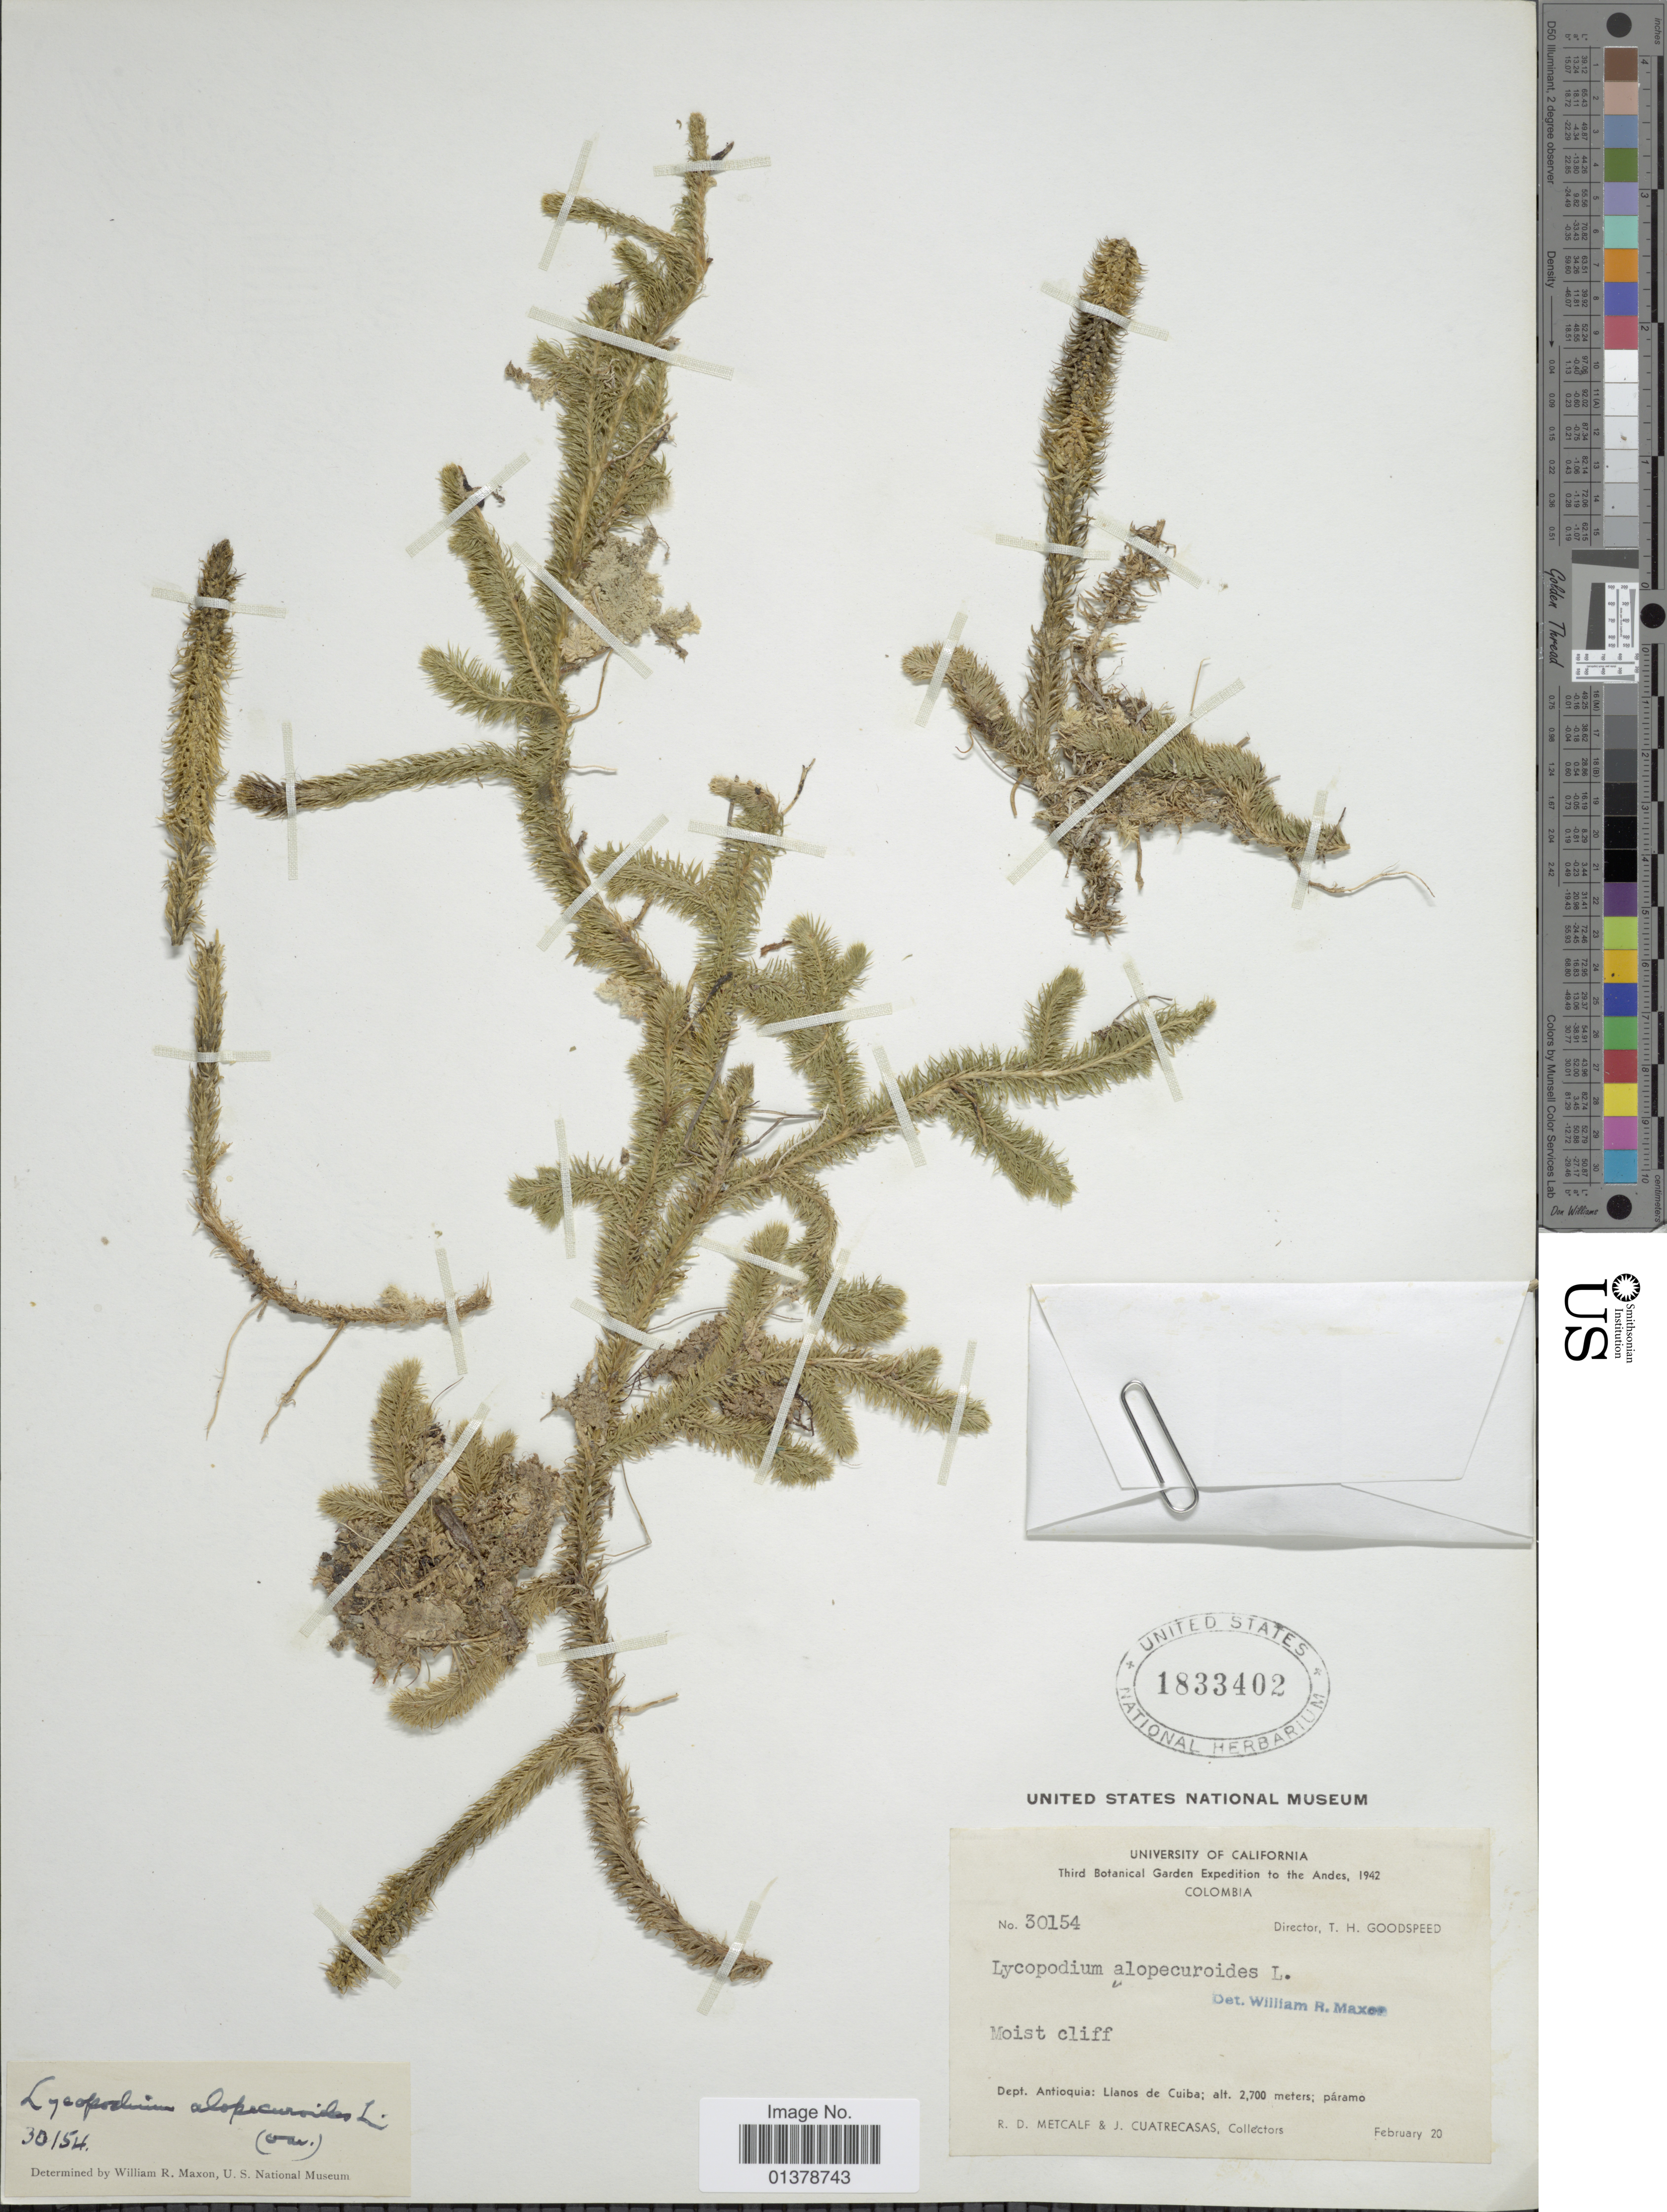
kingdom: Plantae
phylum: Tracheophyta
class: Lycopodiopsida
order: Lycopodiales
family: Lycopodiaceae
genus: Lycopodiella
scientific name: Lycopodiella alopecuroides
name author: (L.) Cranfill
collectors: R. D. Metcalf & J. Cuatrecasas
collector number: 30154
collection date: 1942-02-20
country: Colombia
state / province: Antioquia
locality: Llanos de Cuiba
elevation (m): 2700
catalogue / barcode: US 1833402